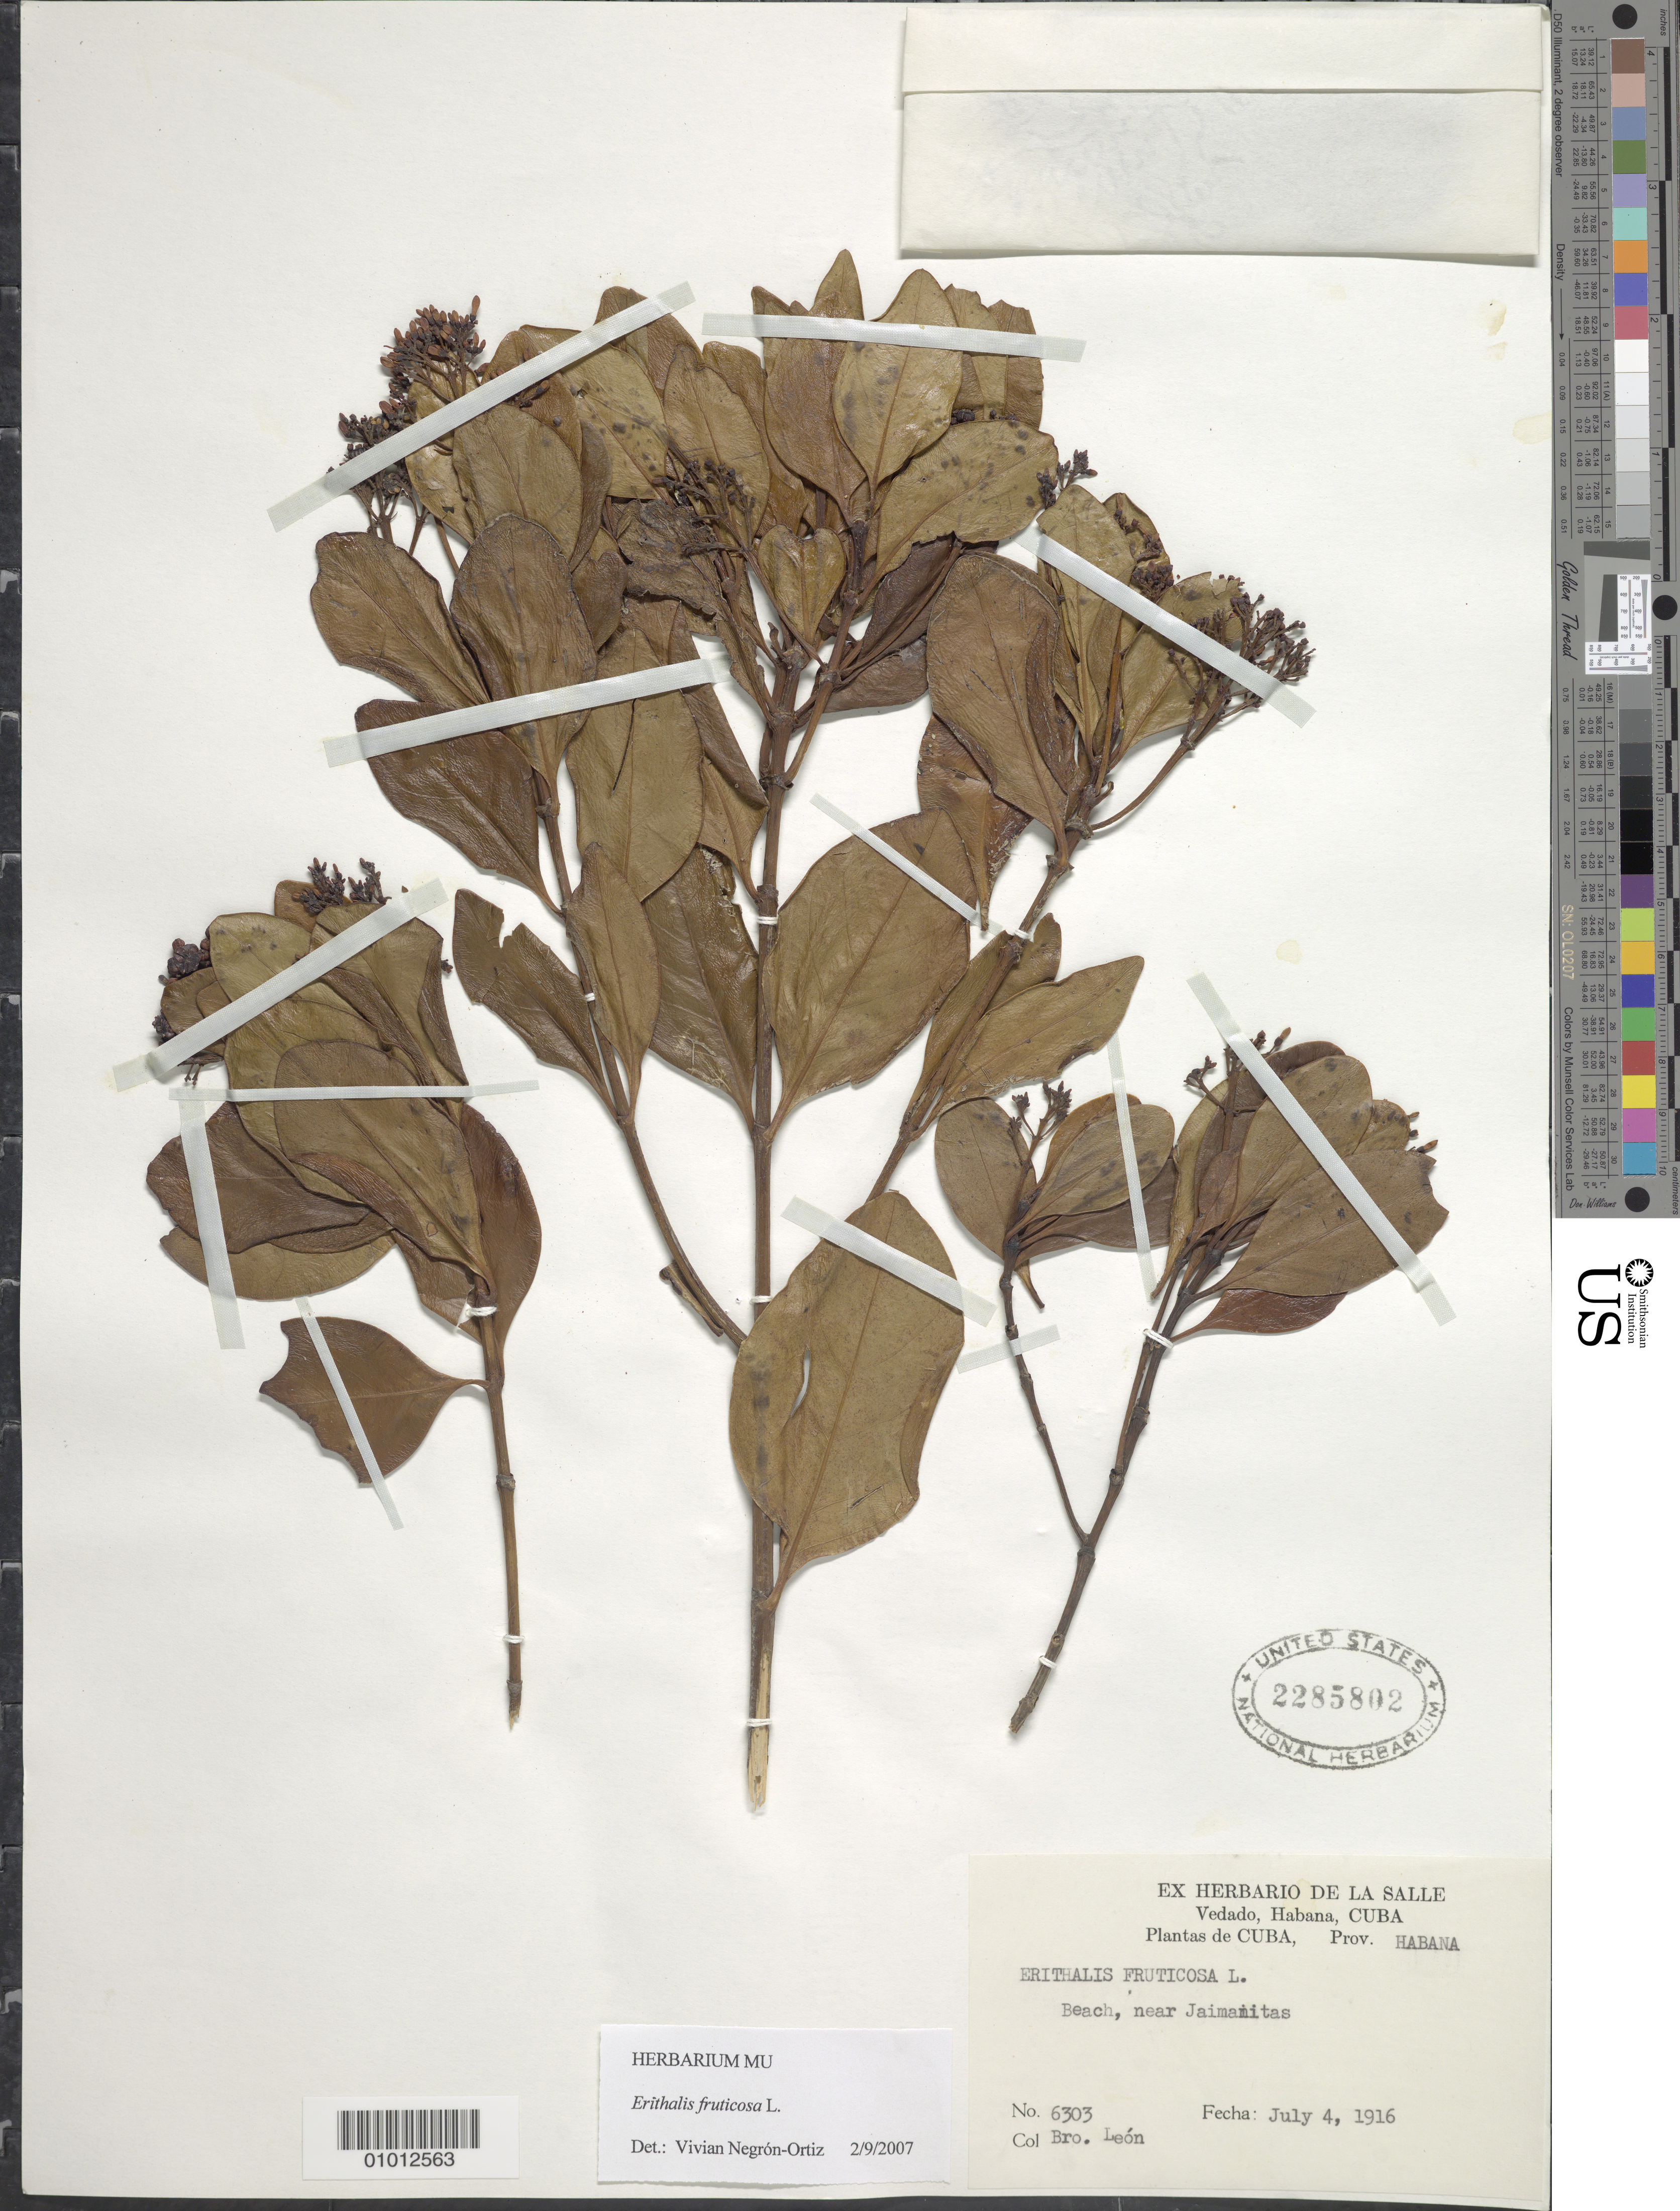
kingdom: Plantae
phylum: Tracheophyta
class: Magnoliopsida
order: Gentianales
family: Rubiaceae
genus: Erithalis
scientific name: Erithalis fruticosa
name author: L.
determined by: Negrón-Ortiz, V.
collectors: Bro. León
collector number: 6303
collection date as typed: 04 Jul 1916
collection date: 1916-07-04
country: Cuba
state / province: La Habana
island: Cuba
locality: Near Jaimanitas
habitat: Beach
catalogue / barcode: US 2285802